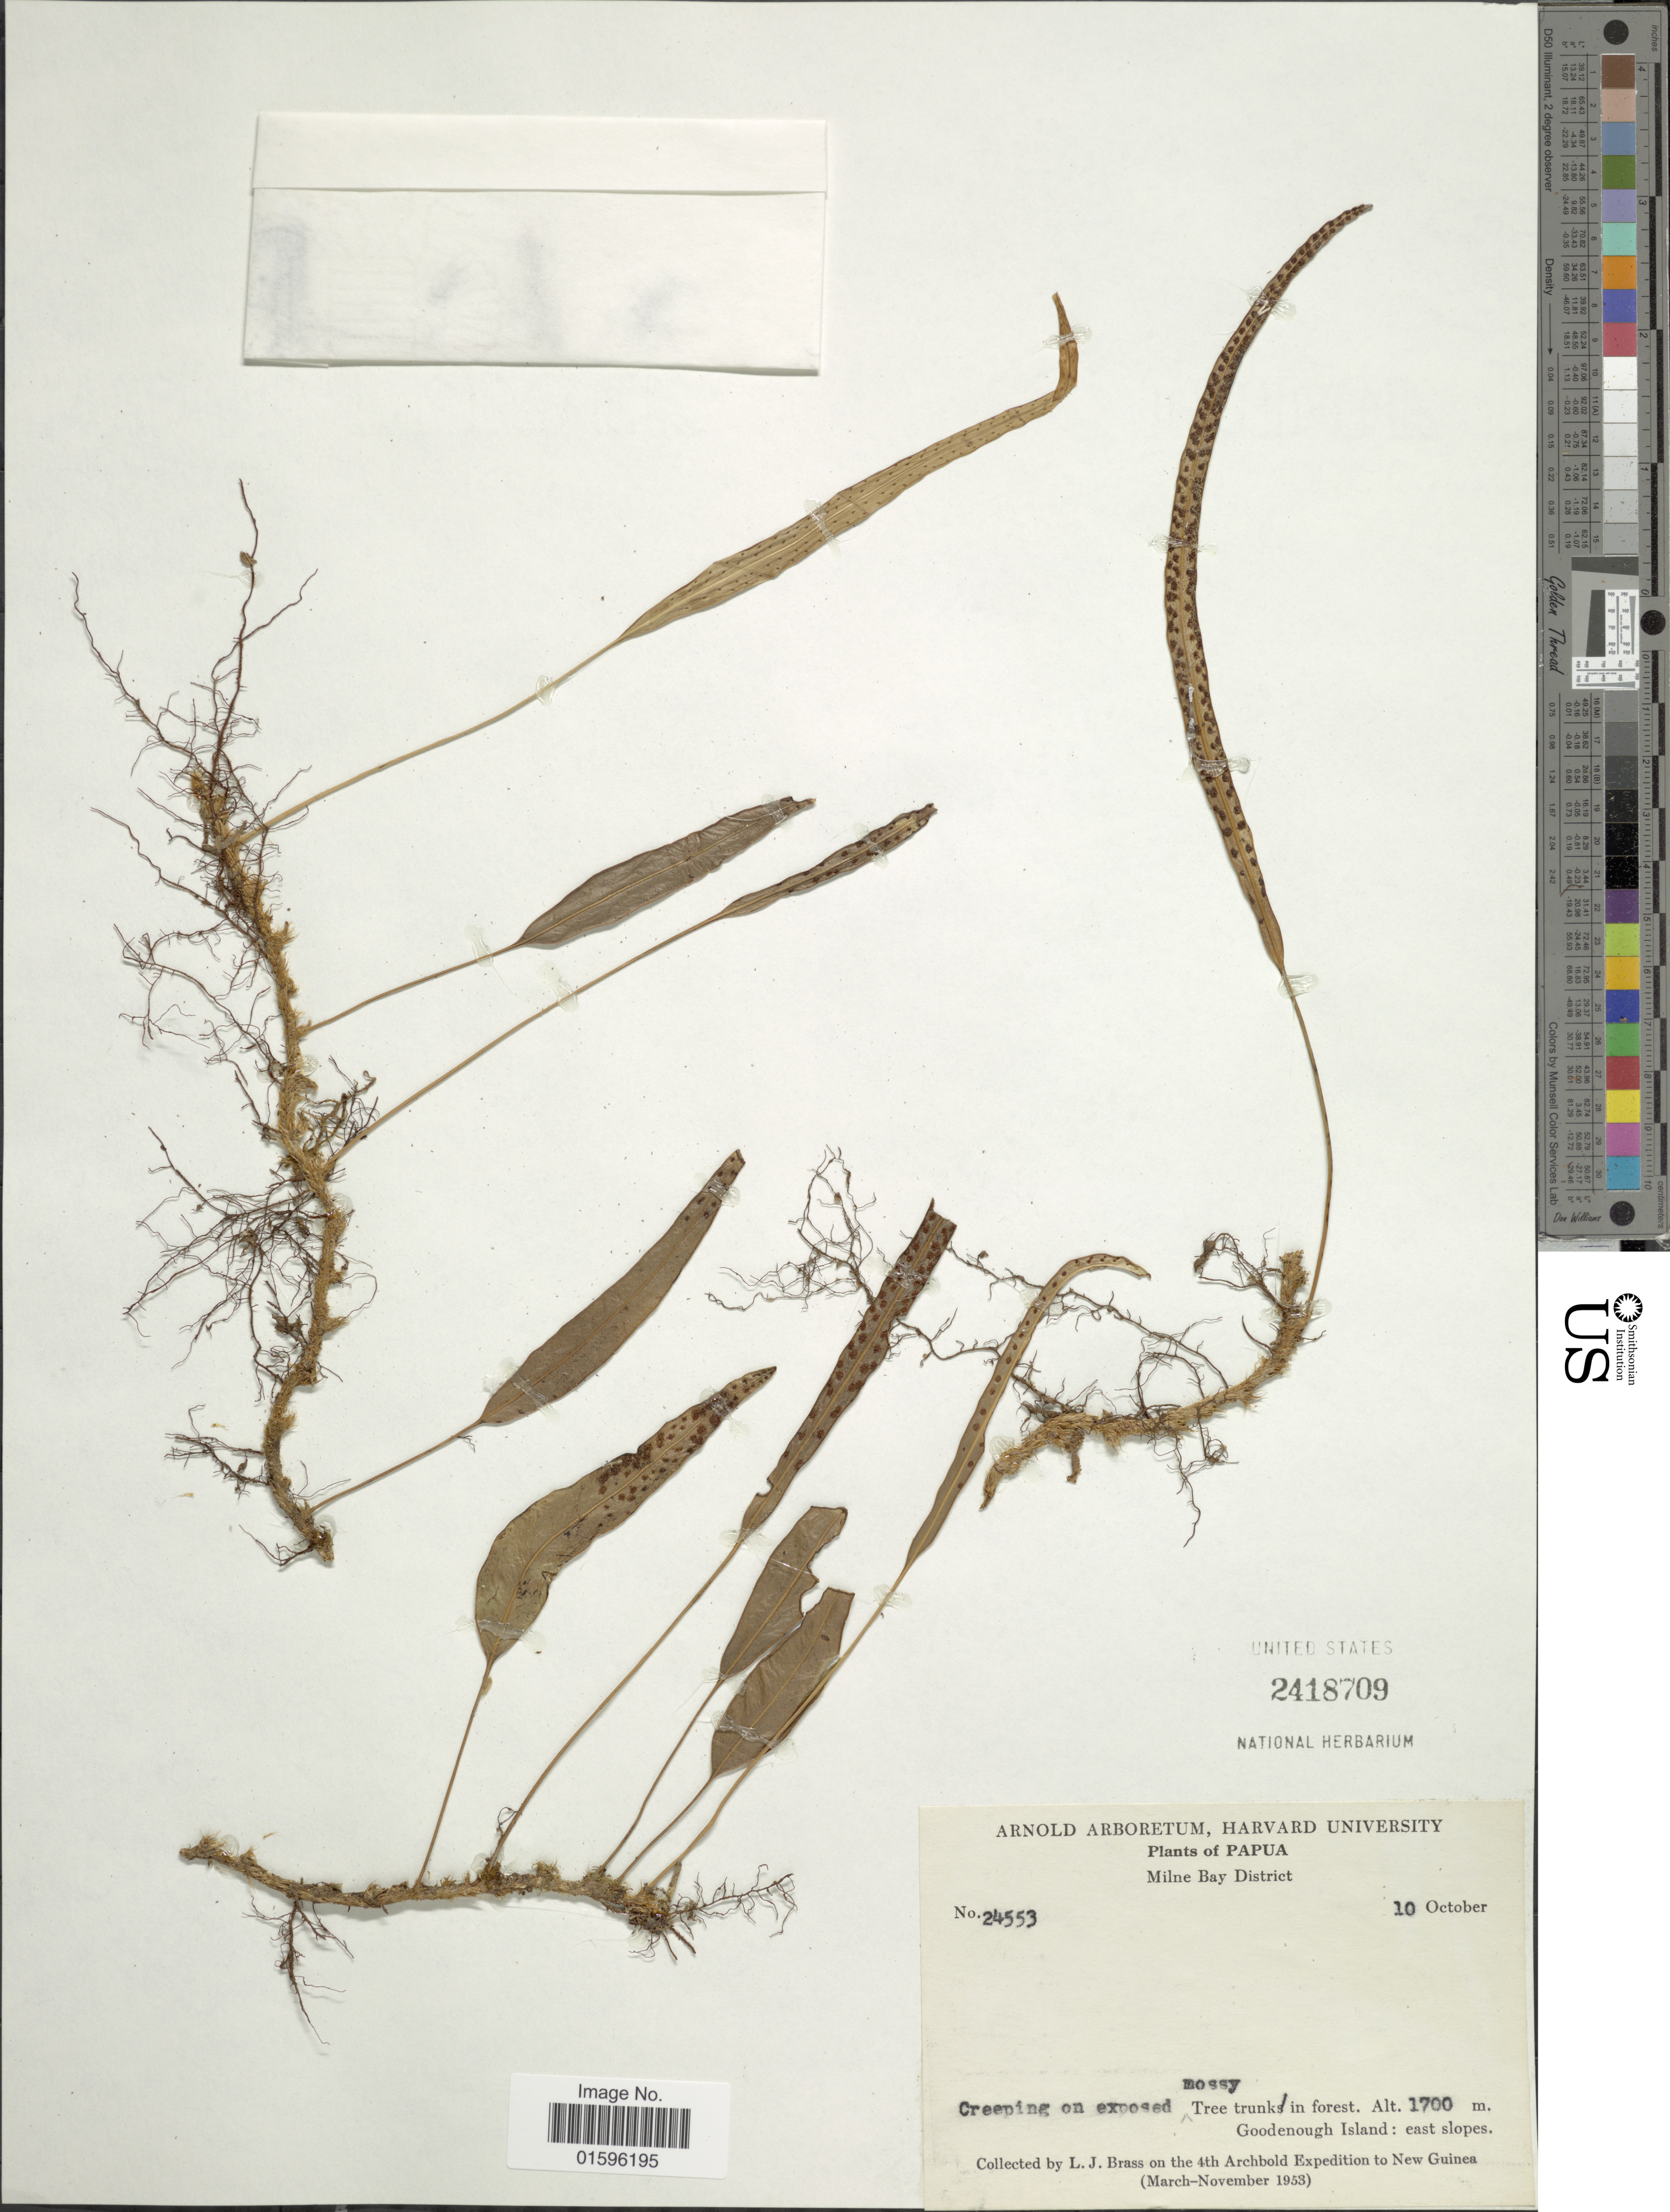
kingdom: Plantae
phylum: Tracheophyta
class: Polypodiopsida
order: Polypodiales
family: Polypodiaceae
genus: Polypodium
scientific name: Polypodium sp.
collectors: L. J. Brass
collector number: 24553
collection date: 1953-10-10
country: Papua New Guinea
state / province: Milne Bay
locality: Papua, Milne Bay District, Goodenough Island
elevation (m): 1700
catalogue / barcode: US 2418709